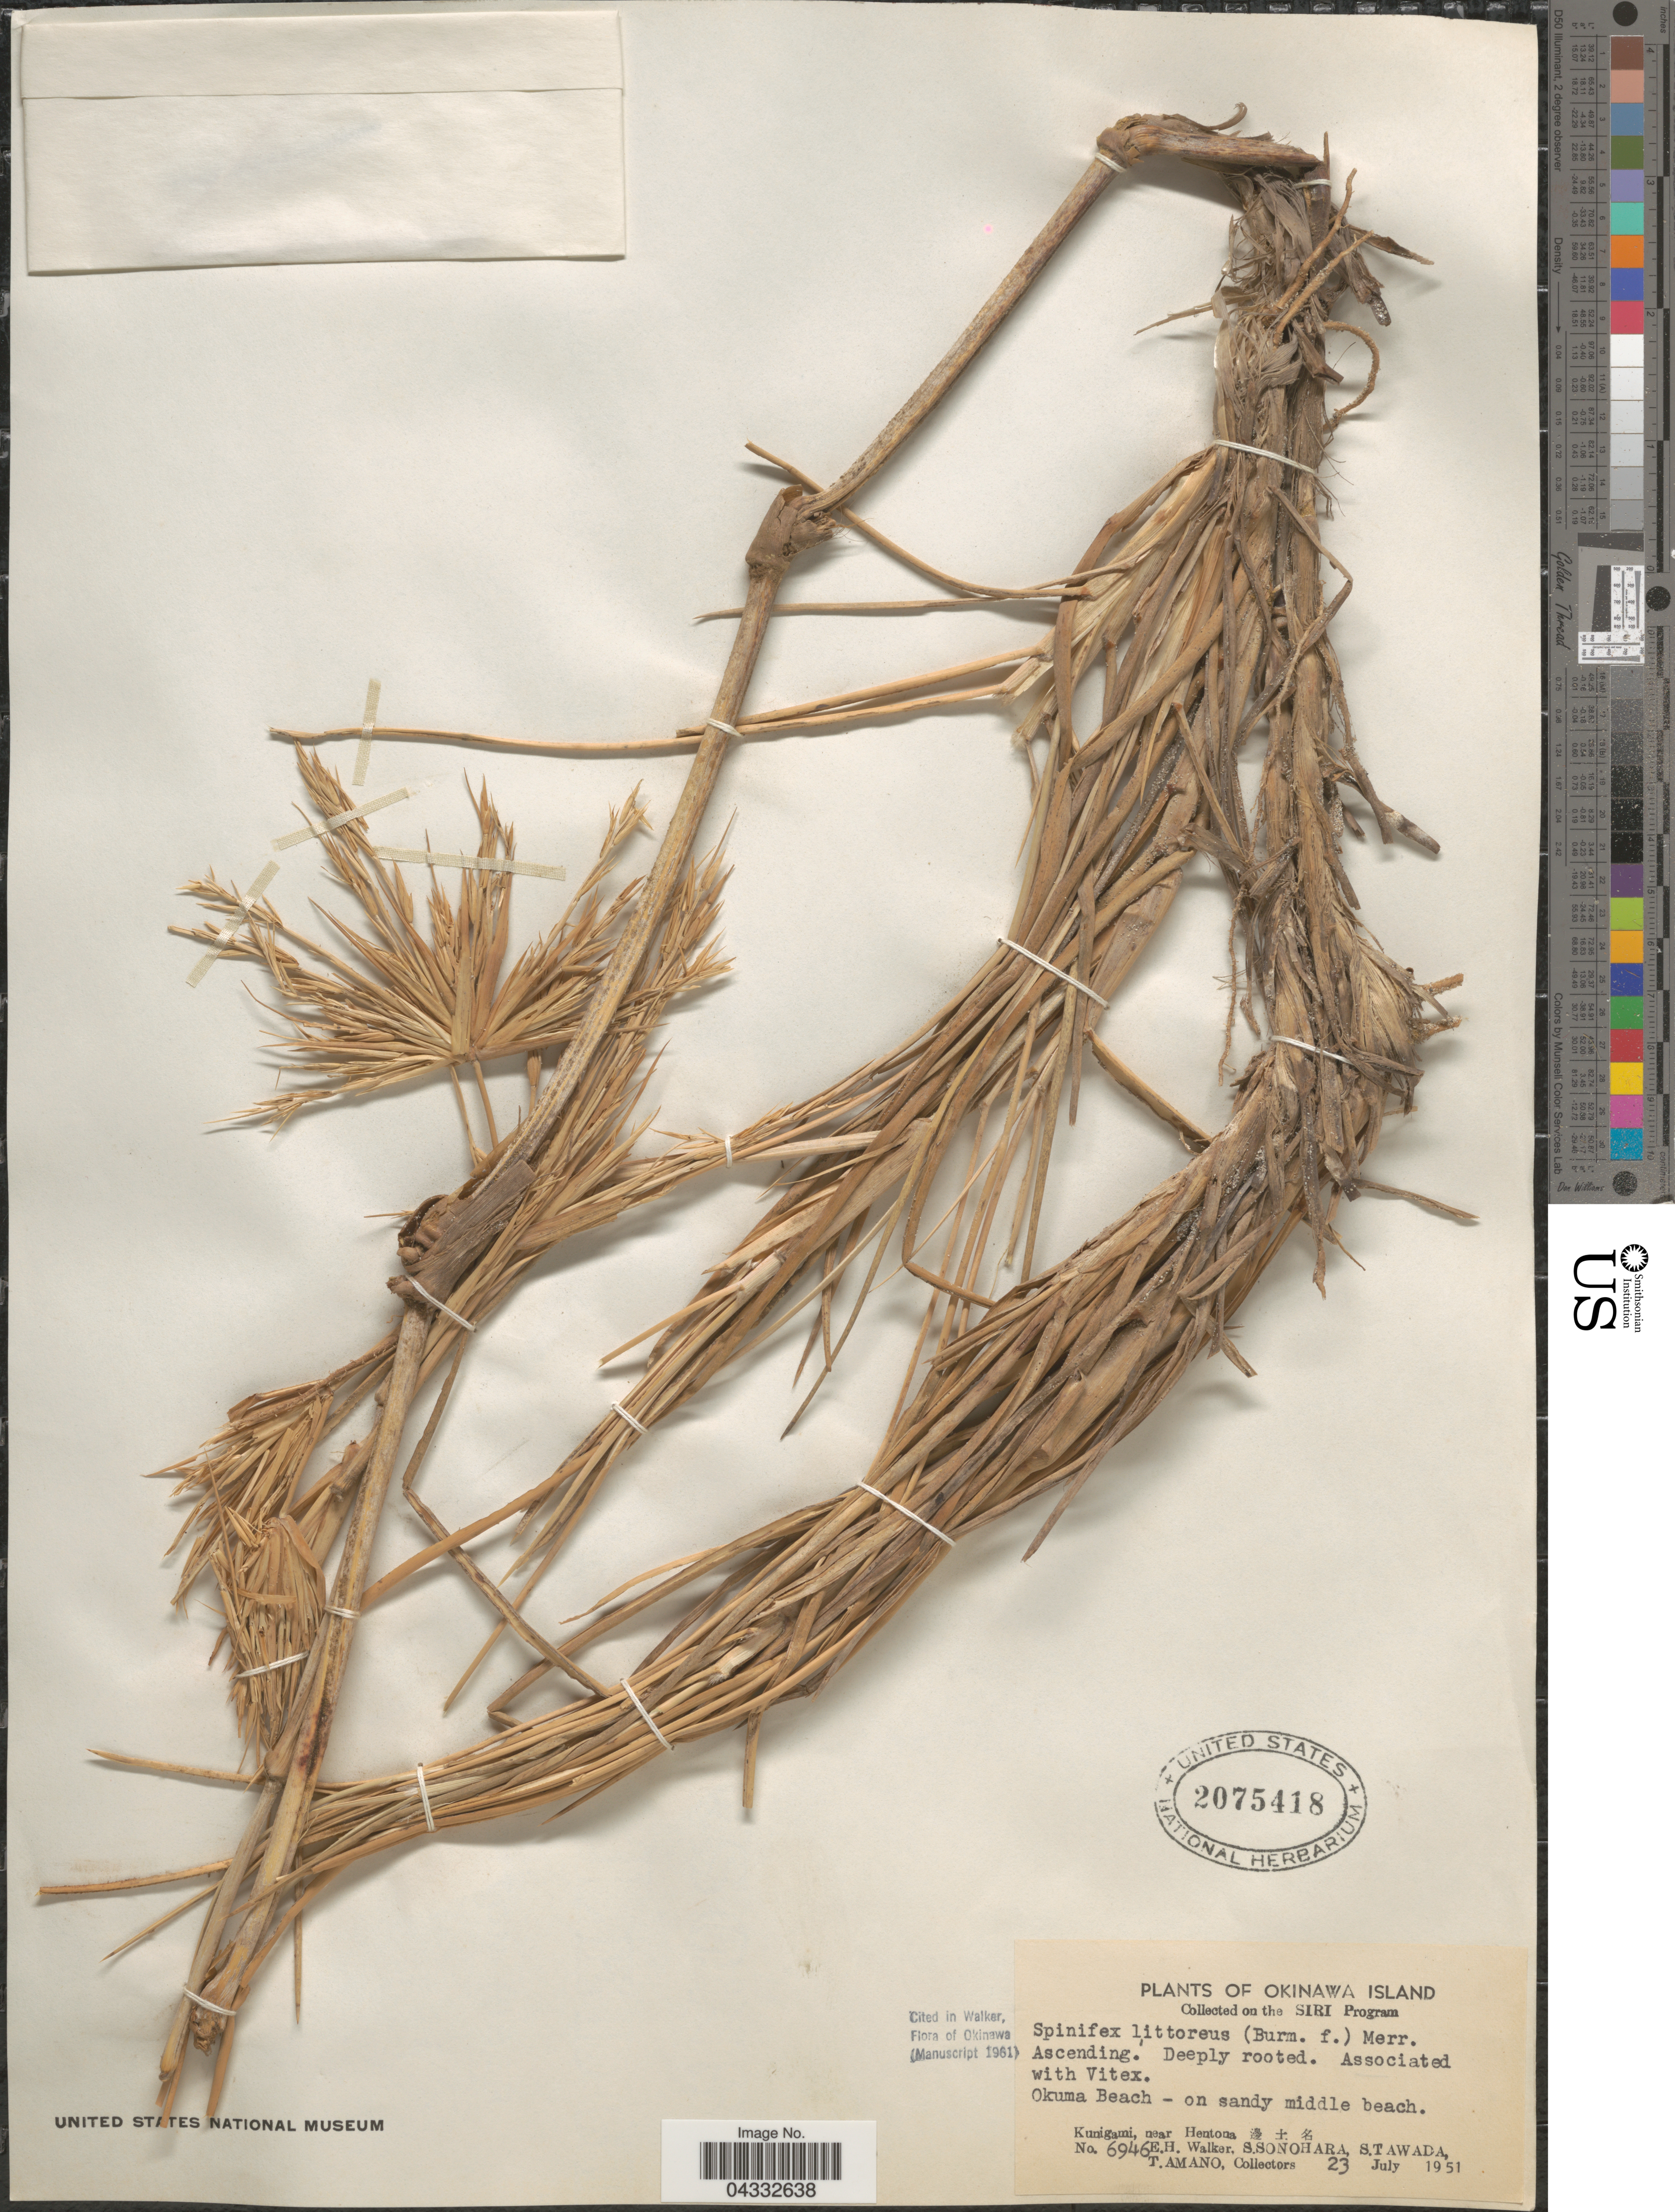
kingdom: Plantae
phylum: Tracheophyta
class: Liliopsida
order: Poales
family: Poaceae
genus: Spinifex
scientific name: Spinifex littoreus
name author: (Burm. f.) Merr.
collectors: E. H. Walker, S. Sonohara, S. Tawada & T. Amano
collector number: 6946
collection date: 1951-07-23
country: Japan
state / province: Okinawa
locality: Okinawa Island. Okuma Beach - on sandy middle beach. Kunigami, near Hentona. X.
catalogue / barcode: US 2075418